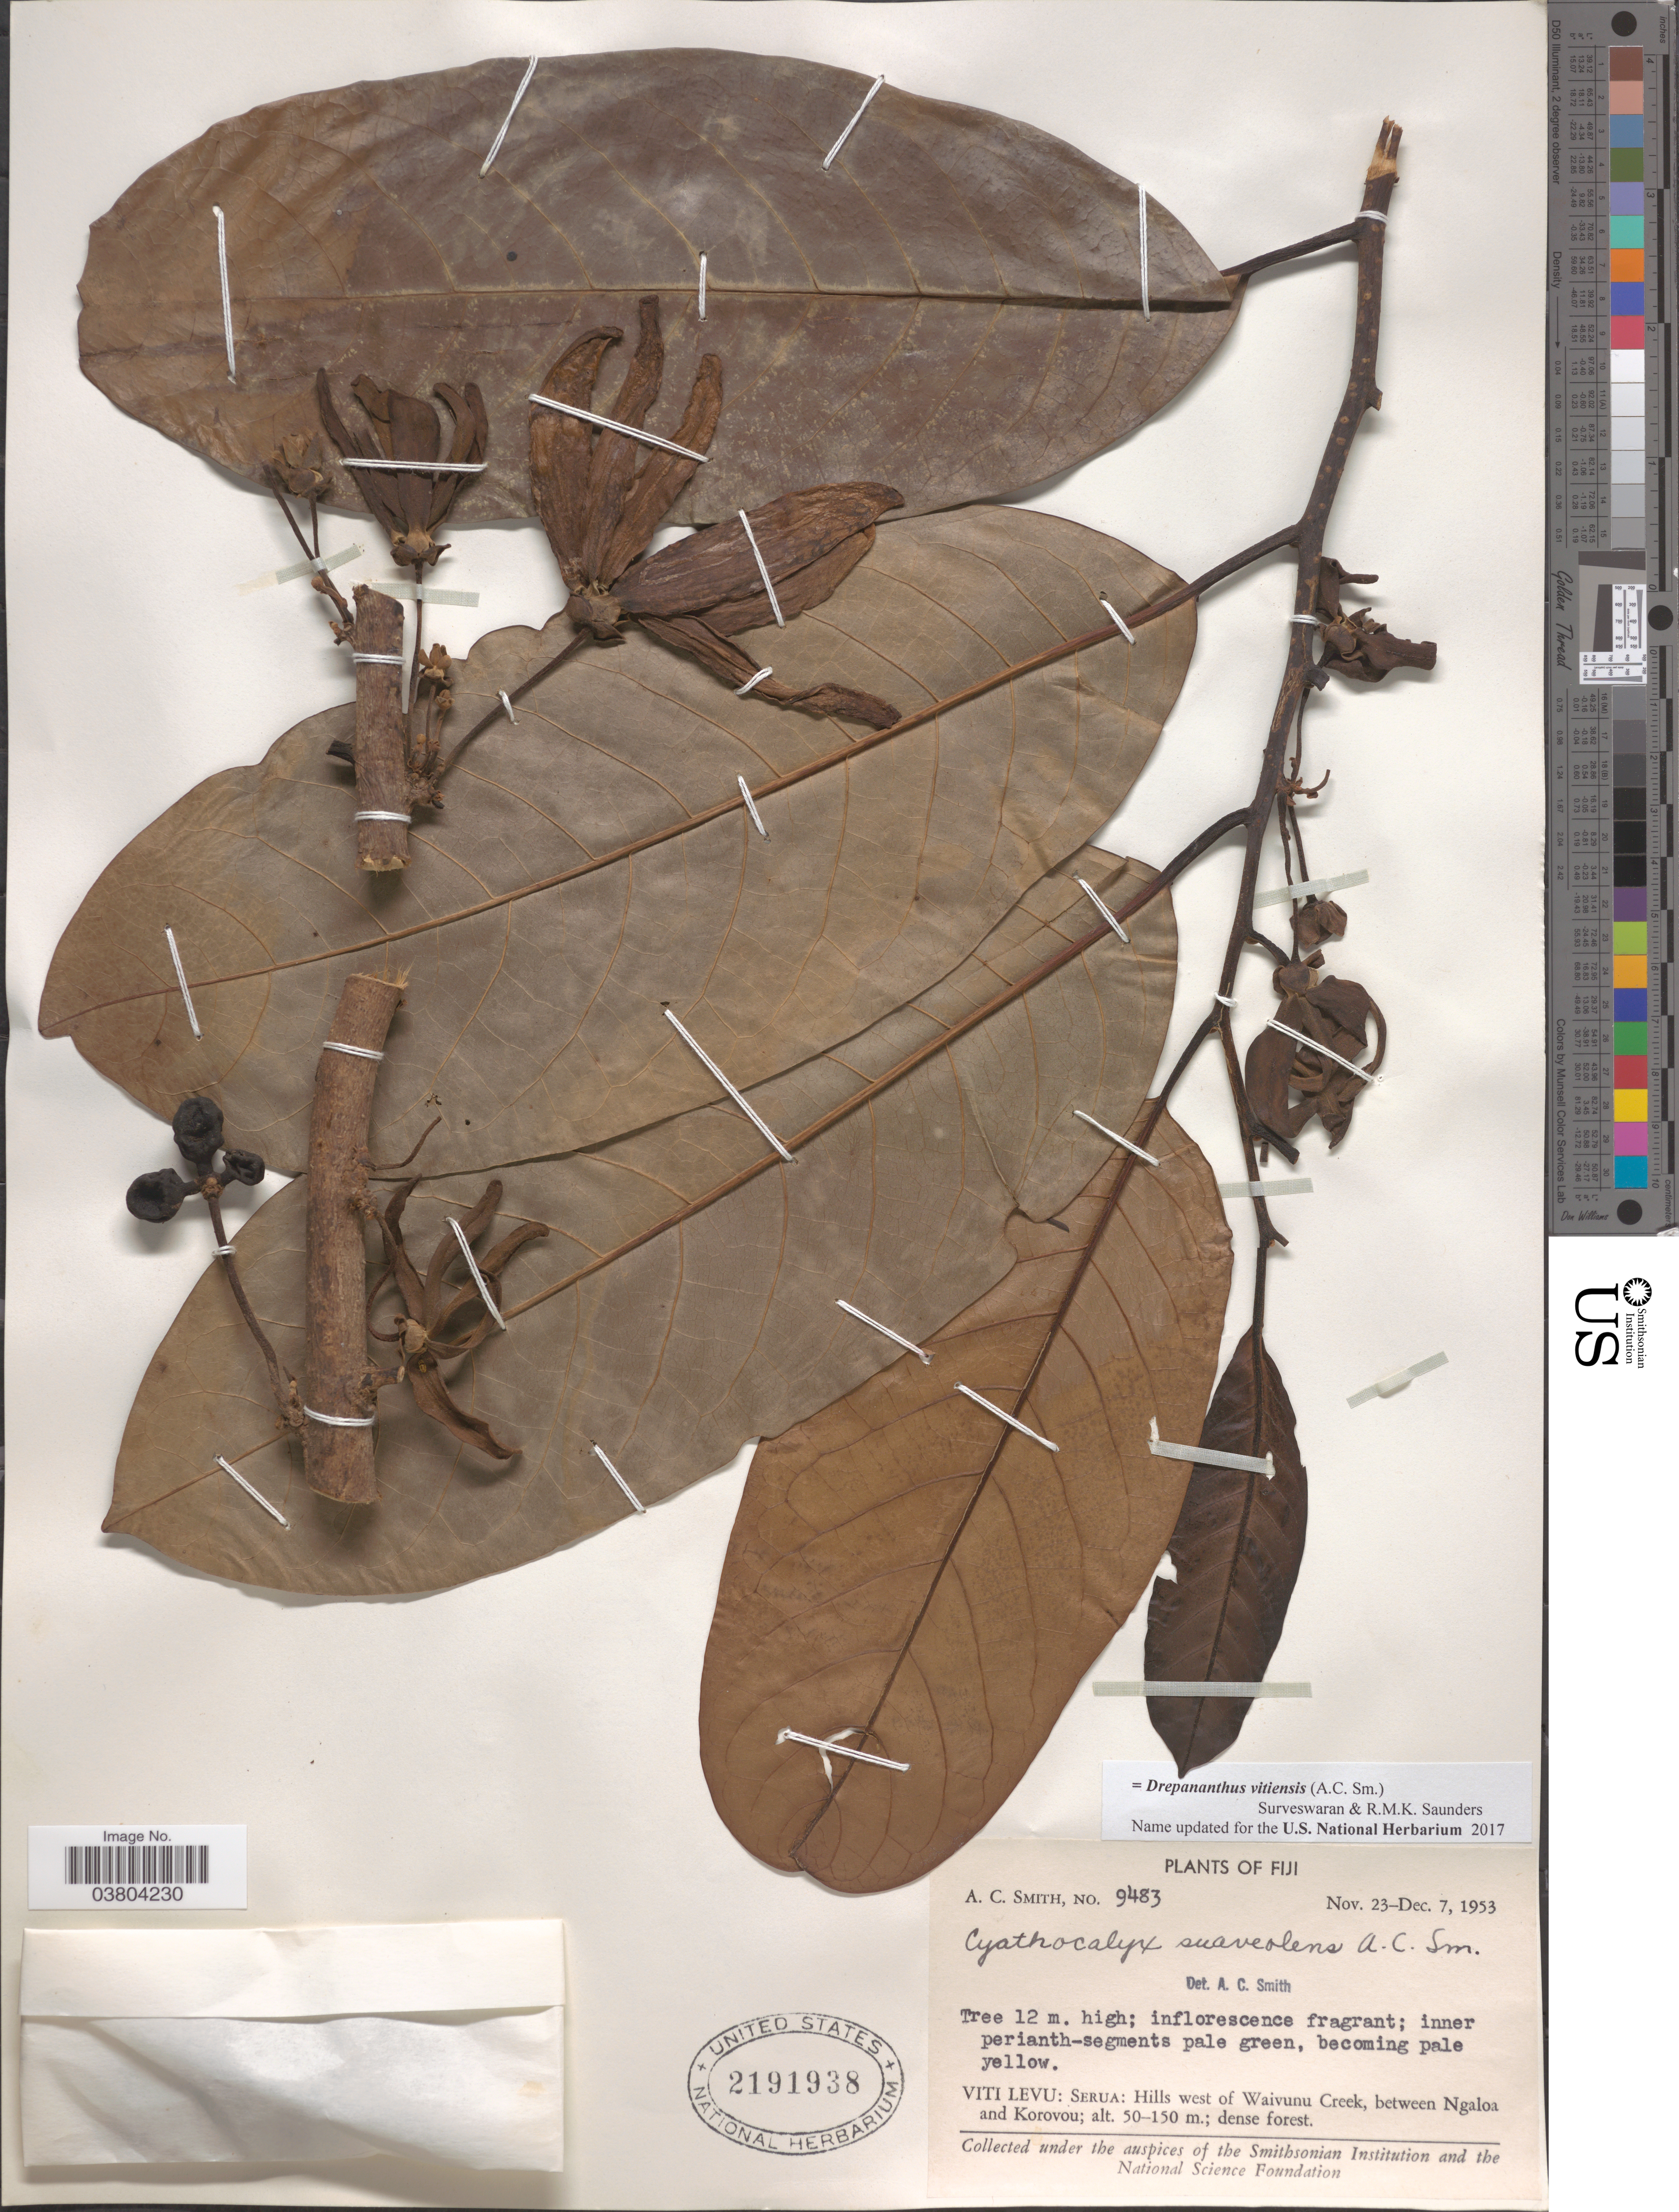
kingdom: Plantae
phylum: Tracheophyta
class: Magnoliopsida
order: Magnoliales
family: Annonaceae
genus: Drepananthus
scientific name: Drepananthus vitiensis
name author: (A.C. Sm.) Surveswaran & R.M.K. Saunders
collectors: A. C. Smith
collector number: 9483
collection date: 1953-11-23/1953-12-07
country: Fiji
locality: Viti Levu: Serua: Hills west of Waivunu Creek, between Ngaloa and Korovou.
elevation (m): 50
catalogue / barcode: US 2191938